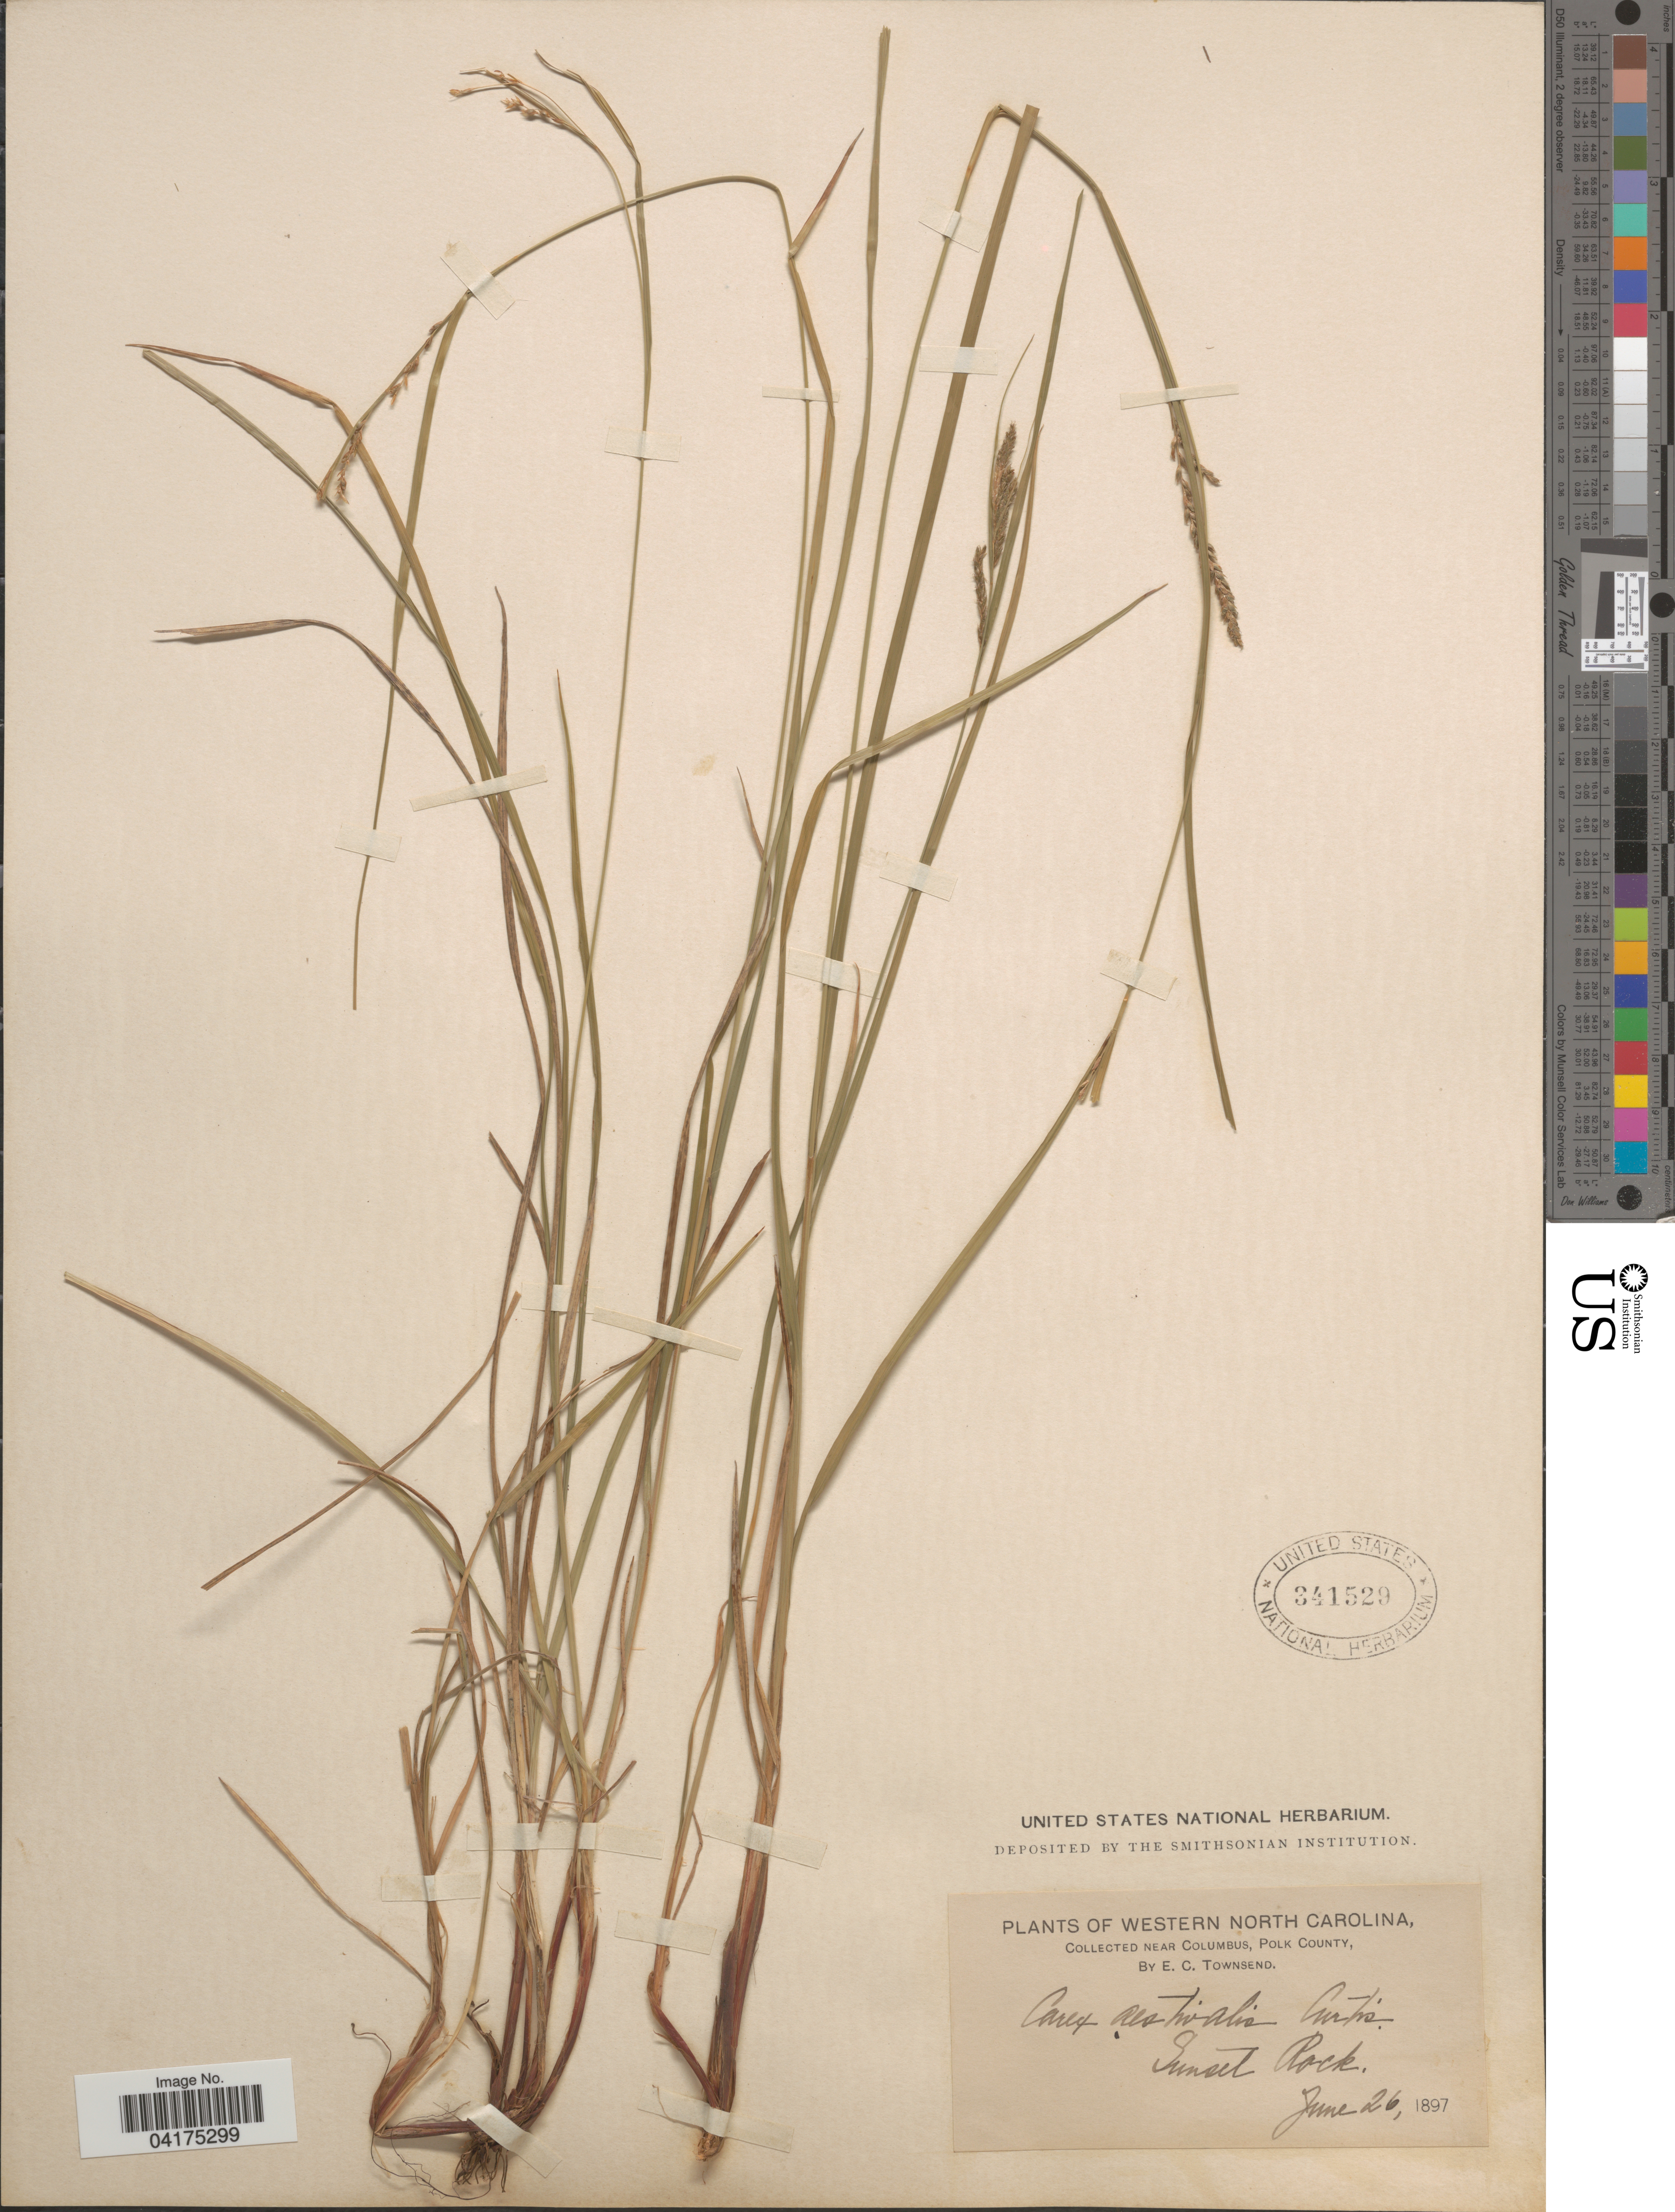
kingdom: Plantae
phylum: Tracheophyta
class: Liliopsida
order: Poales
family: Cyperaceae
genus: Carex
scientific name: Carex aestivalis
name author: M.A. Curtis ex A. Gray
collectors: E. C. Townsend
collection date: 1897-06-26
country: United States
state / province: North Carolina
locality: Western North Carolina. Near Columbus, Polk County. Sunset Rock.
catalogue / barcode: US 341529